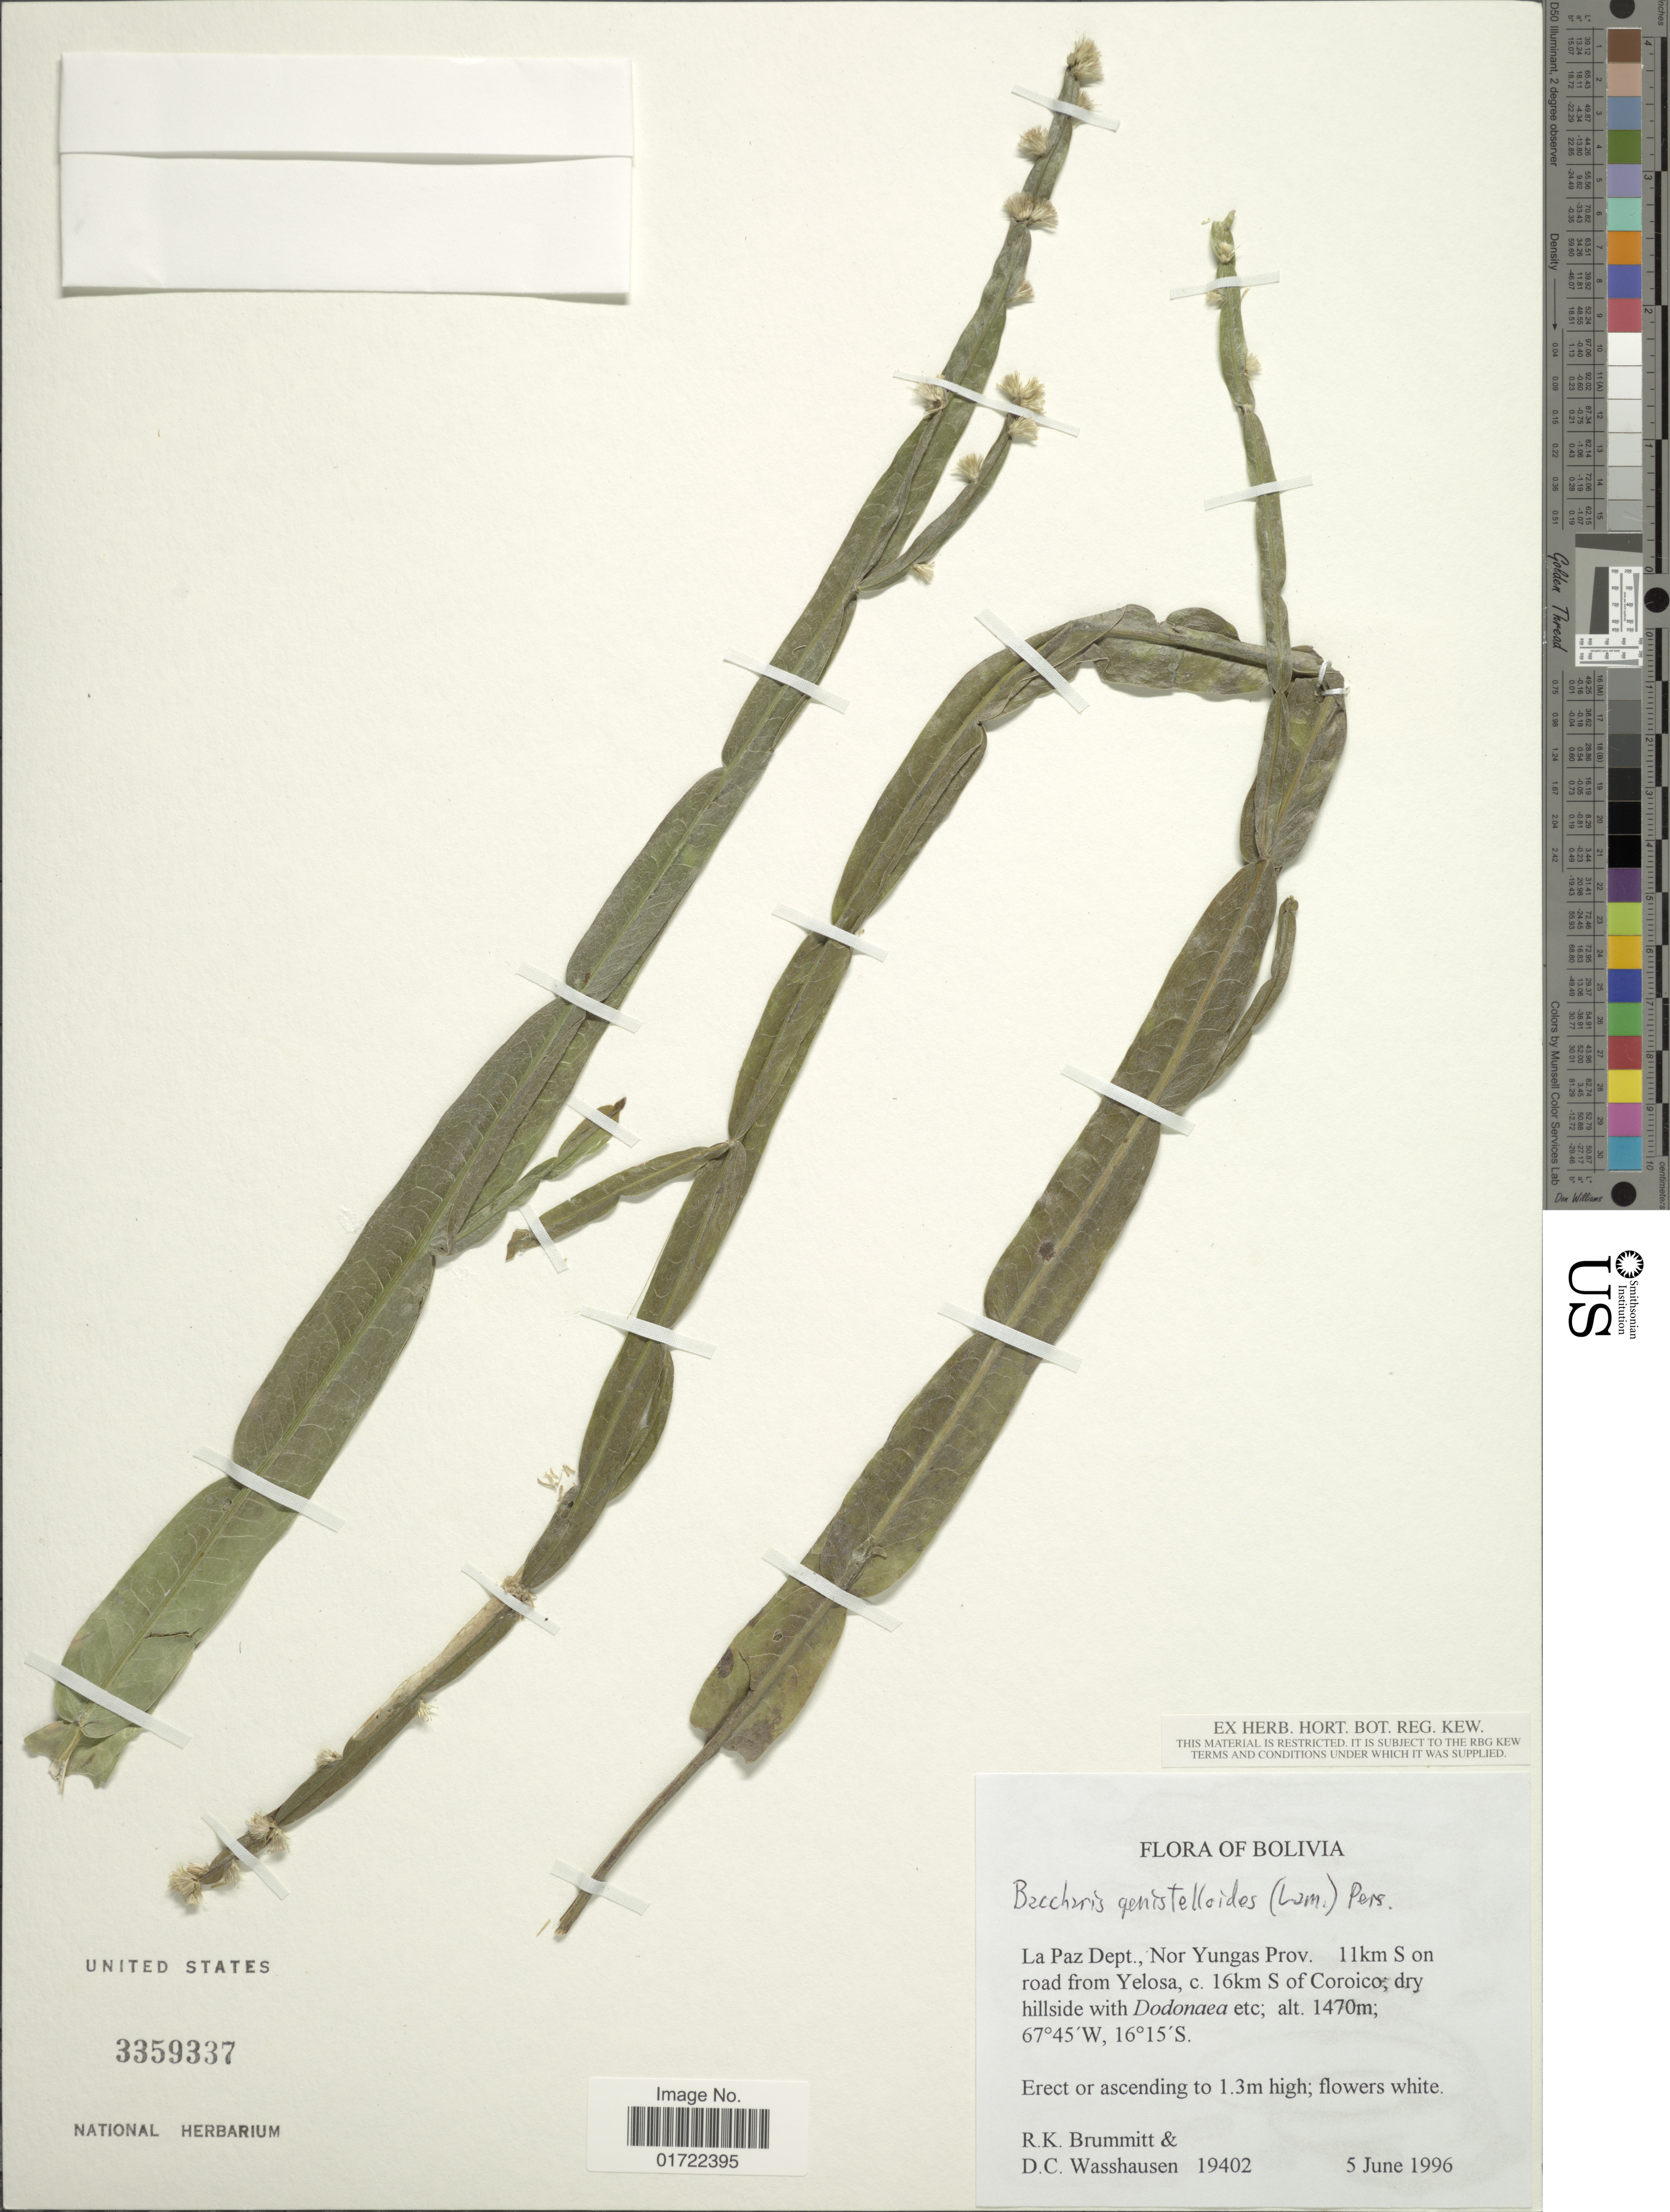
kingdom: Plantae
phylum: Tracheophyta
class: Magnoliopsida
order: Asterales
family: Asteraceae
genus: Baccharis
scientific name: Baccharis genistelloides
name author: (Lam.) Pers.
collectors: R. Brummitt & D. C. Wasshausen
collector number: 19402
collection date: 1996-06-05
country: Bolivia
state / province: La Paz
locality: Nor Yungas Prov., 11 km S on road from Yelosa, c 16 km S of Coroico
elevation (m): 1470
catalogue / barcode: US 3359337